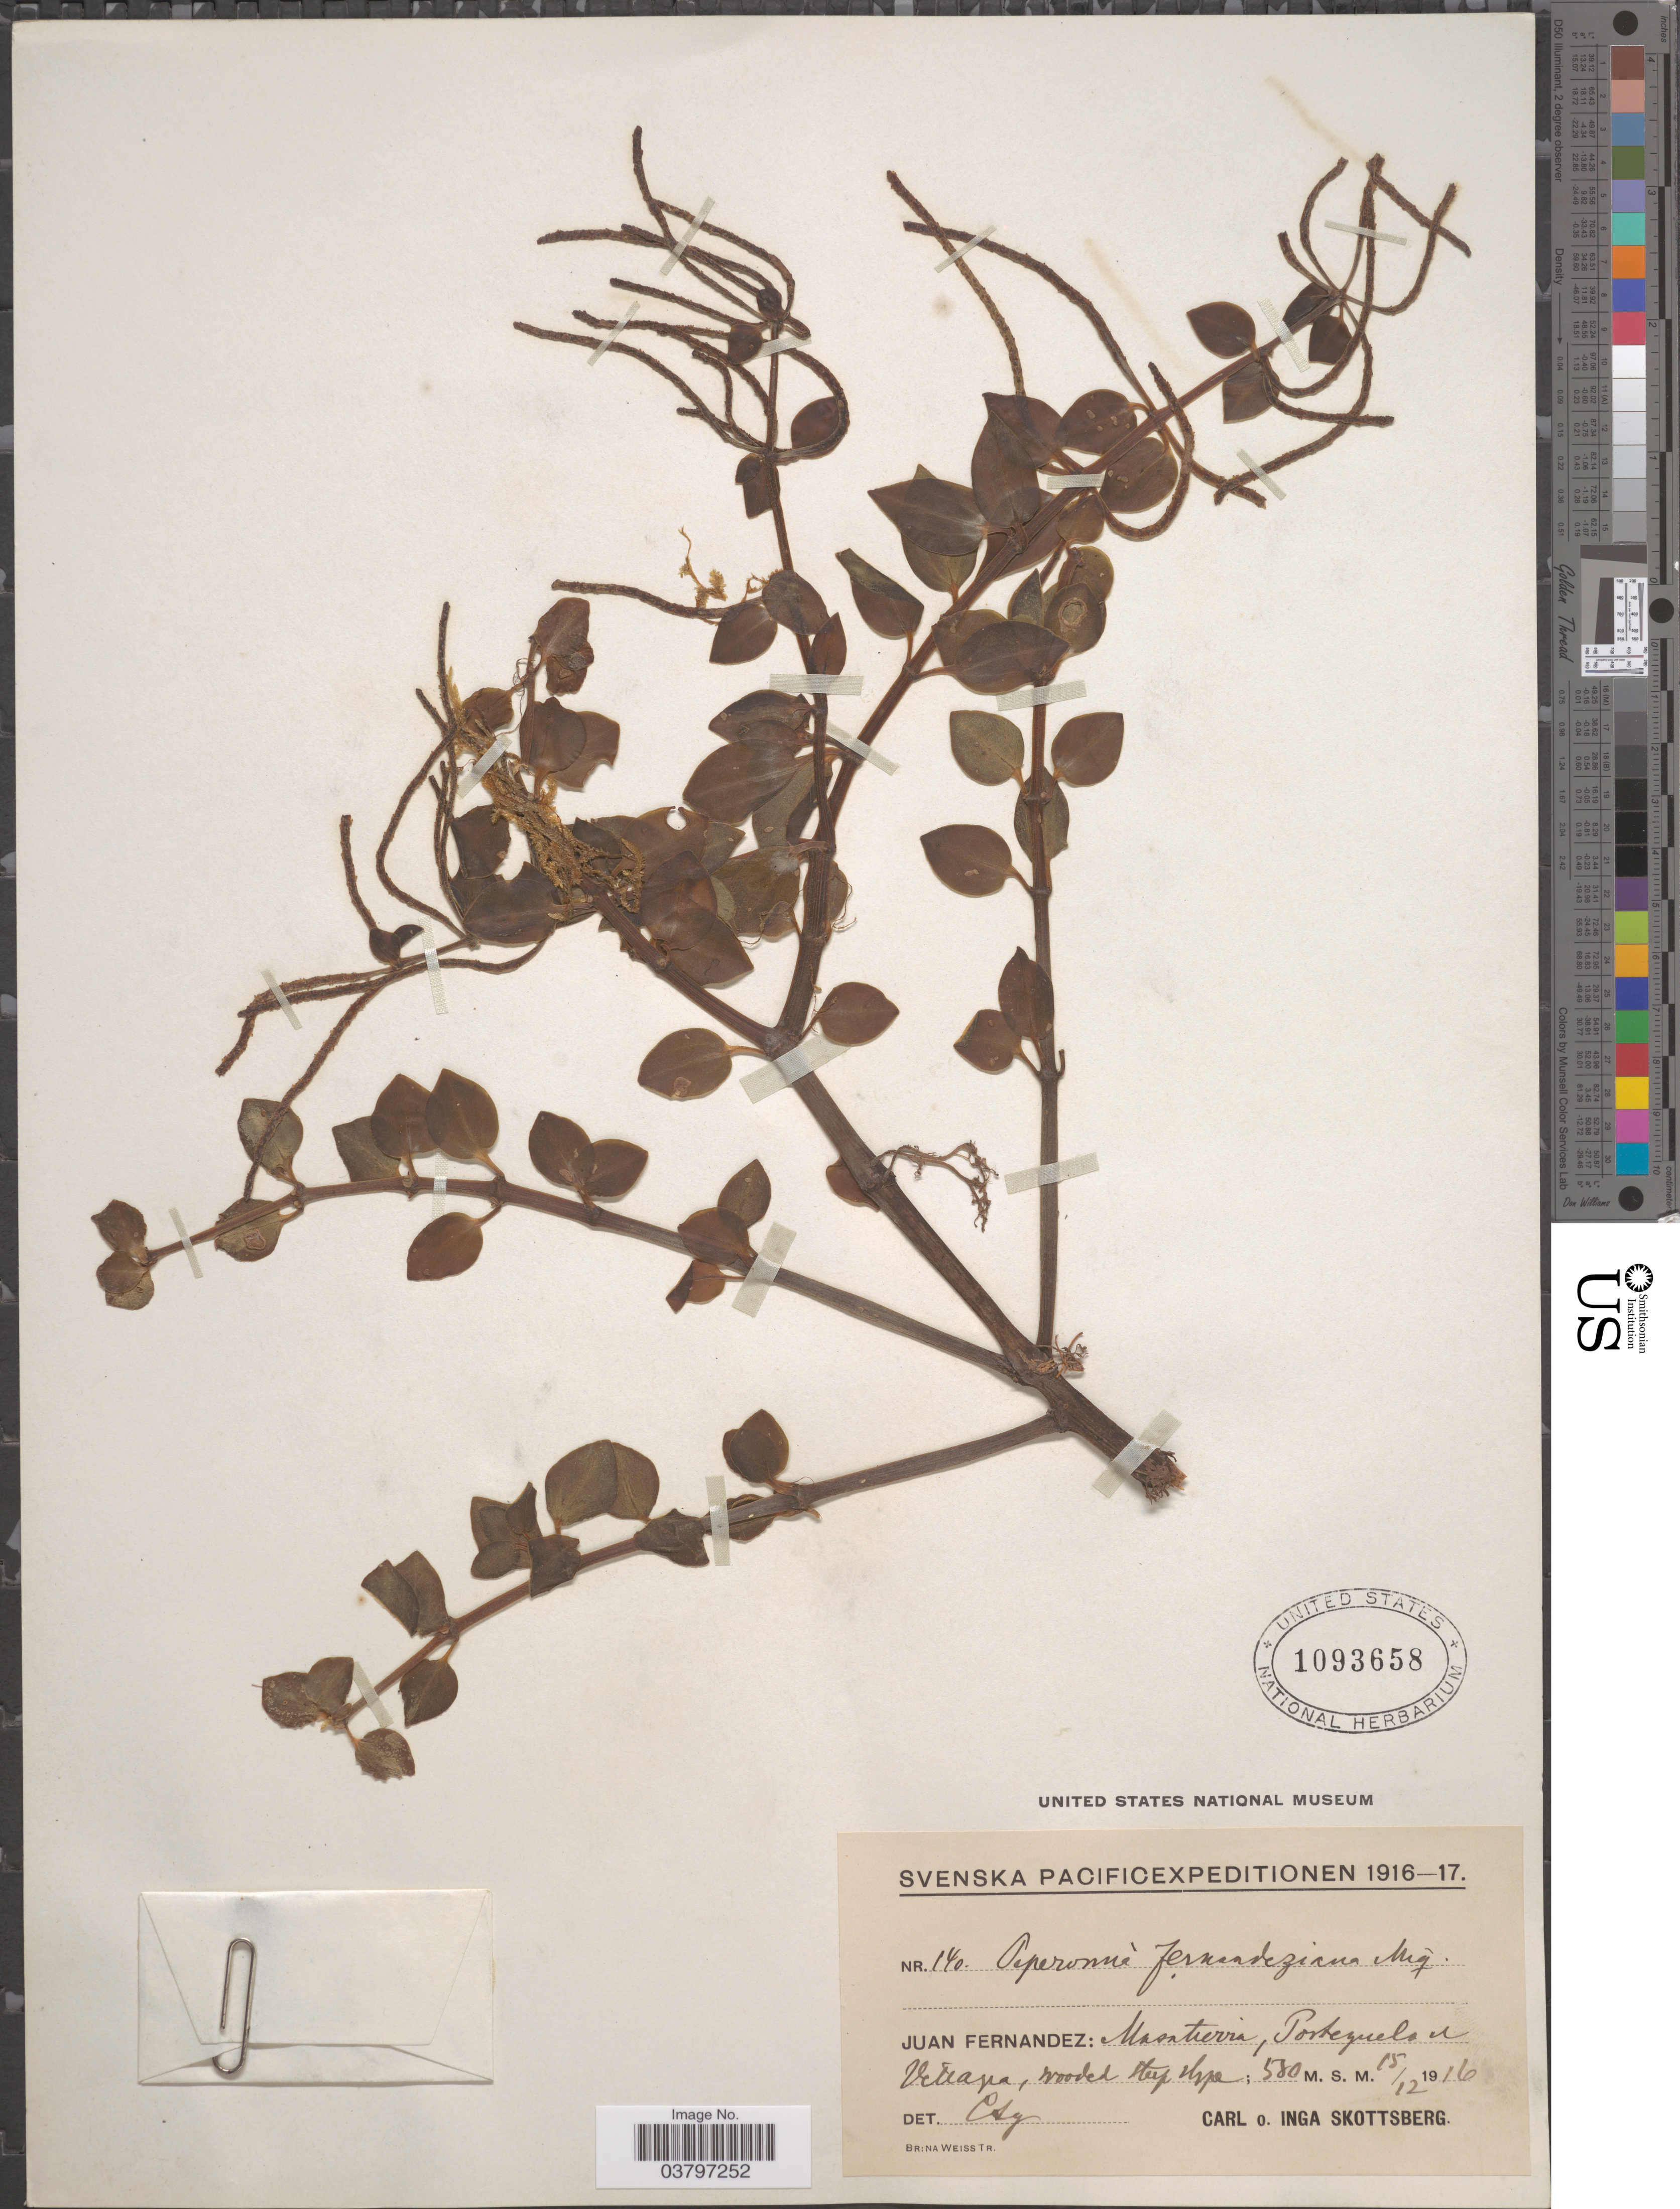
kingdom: Plantae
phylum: Tracheophyta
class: Magnoliopsida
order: Piperales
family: Piperaceae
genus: Peperomia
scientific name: Peperomia fernandeziana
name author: Miq.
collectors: C. Skottsberg & I. Skottsberg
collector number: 140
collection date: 1916-12-15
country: Chile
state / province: Valparaíso (V)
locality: Juan Fernandez: Masatierra, Portezuelo u Villagra.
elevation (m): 580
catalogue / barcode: US 1093658